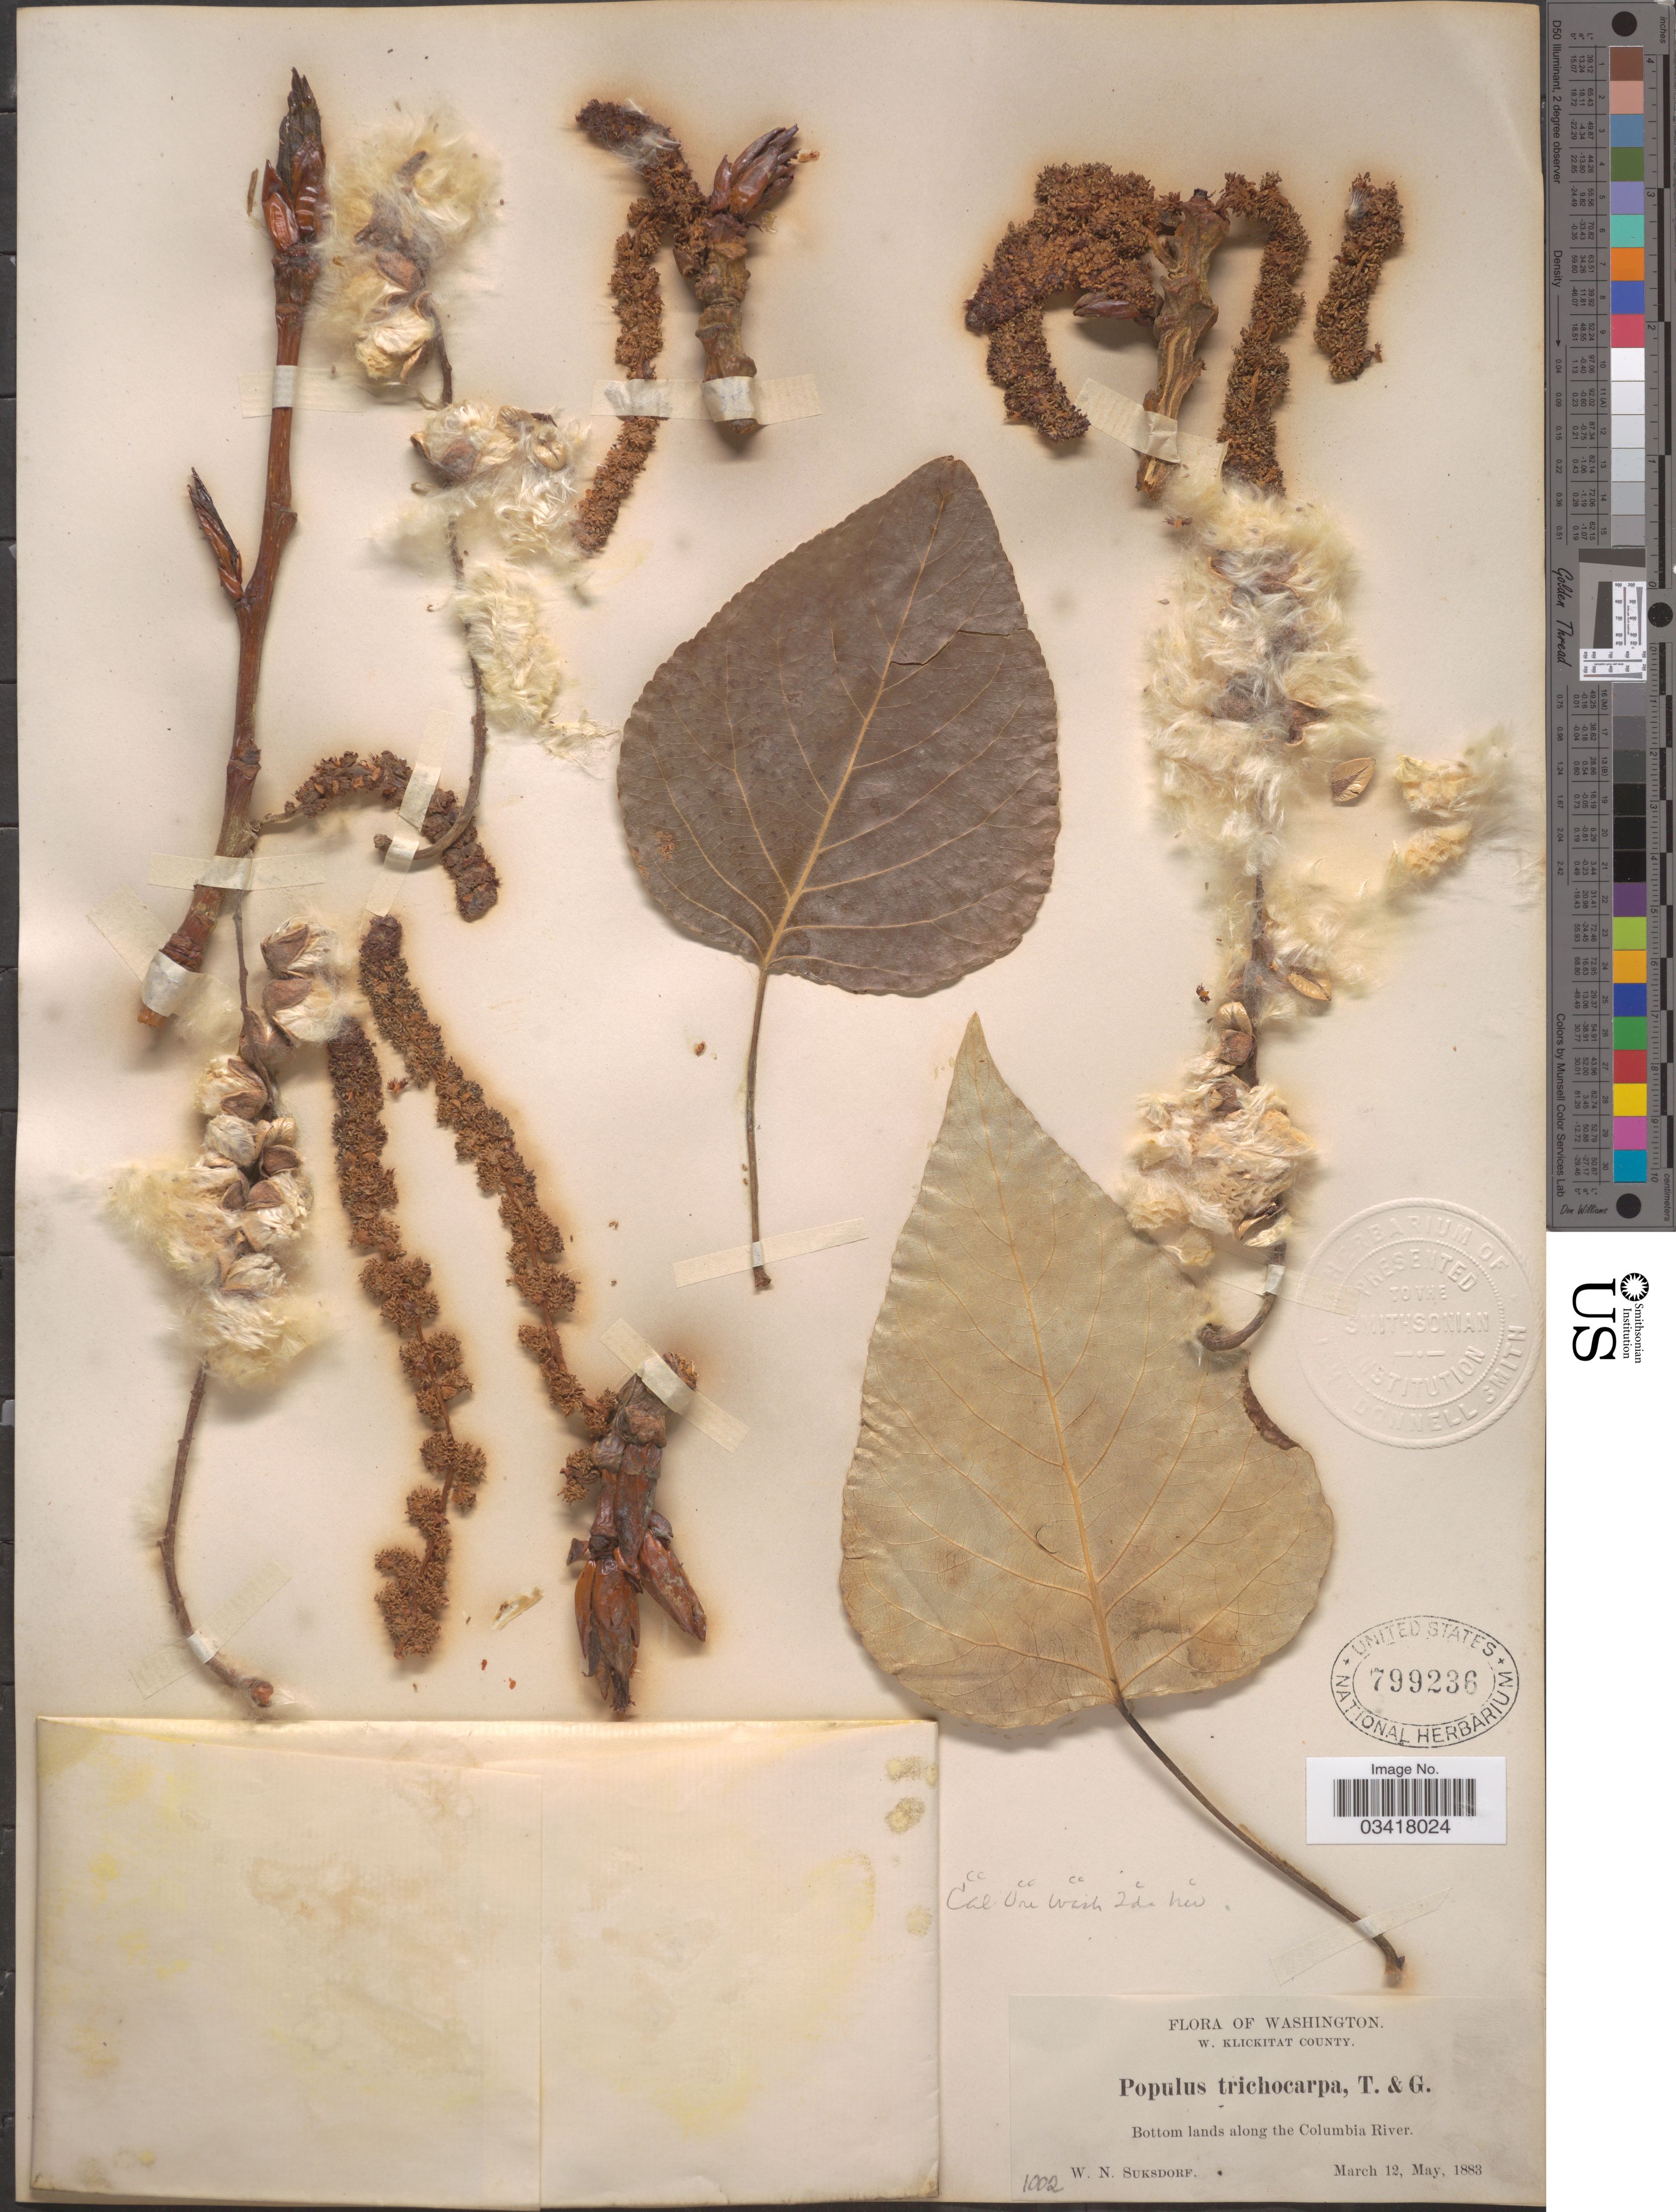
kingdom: Plantae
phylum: Tracheophyta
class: Magnoliopsida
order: Malpighiales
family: Salicaceae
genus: Populus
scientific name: Populus trichocarpa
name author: Torr. & A. Gray ex W. Hook.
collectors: W. N. Suksdorf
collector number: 1002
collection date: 1883-03-12/1883-05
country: United States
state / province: Washington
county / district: Klickitat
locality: W. Klickitat County. Bottom lands along the Columbia River.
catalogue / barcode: US 799236